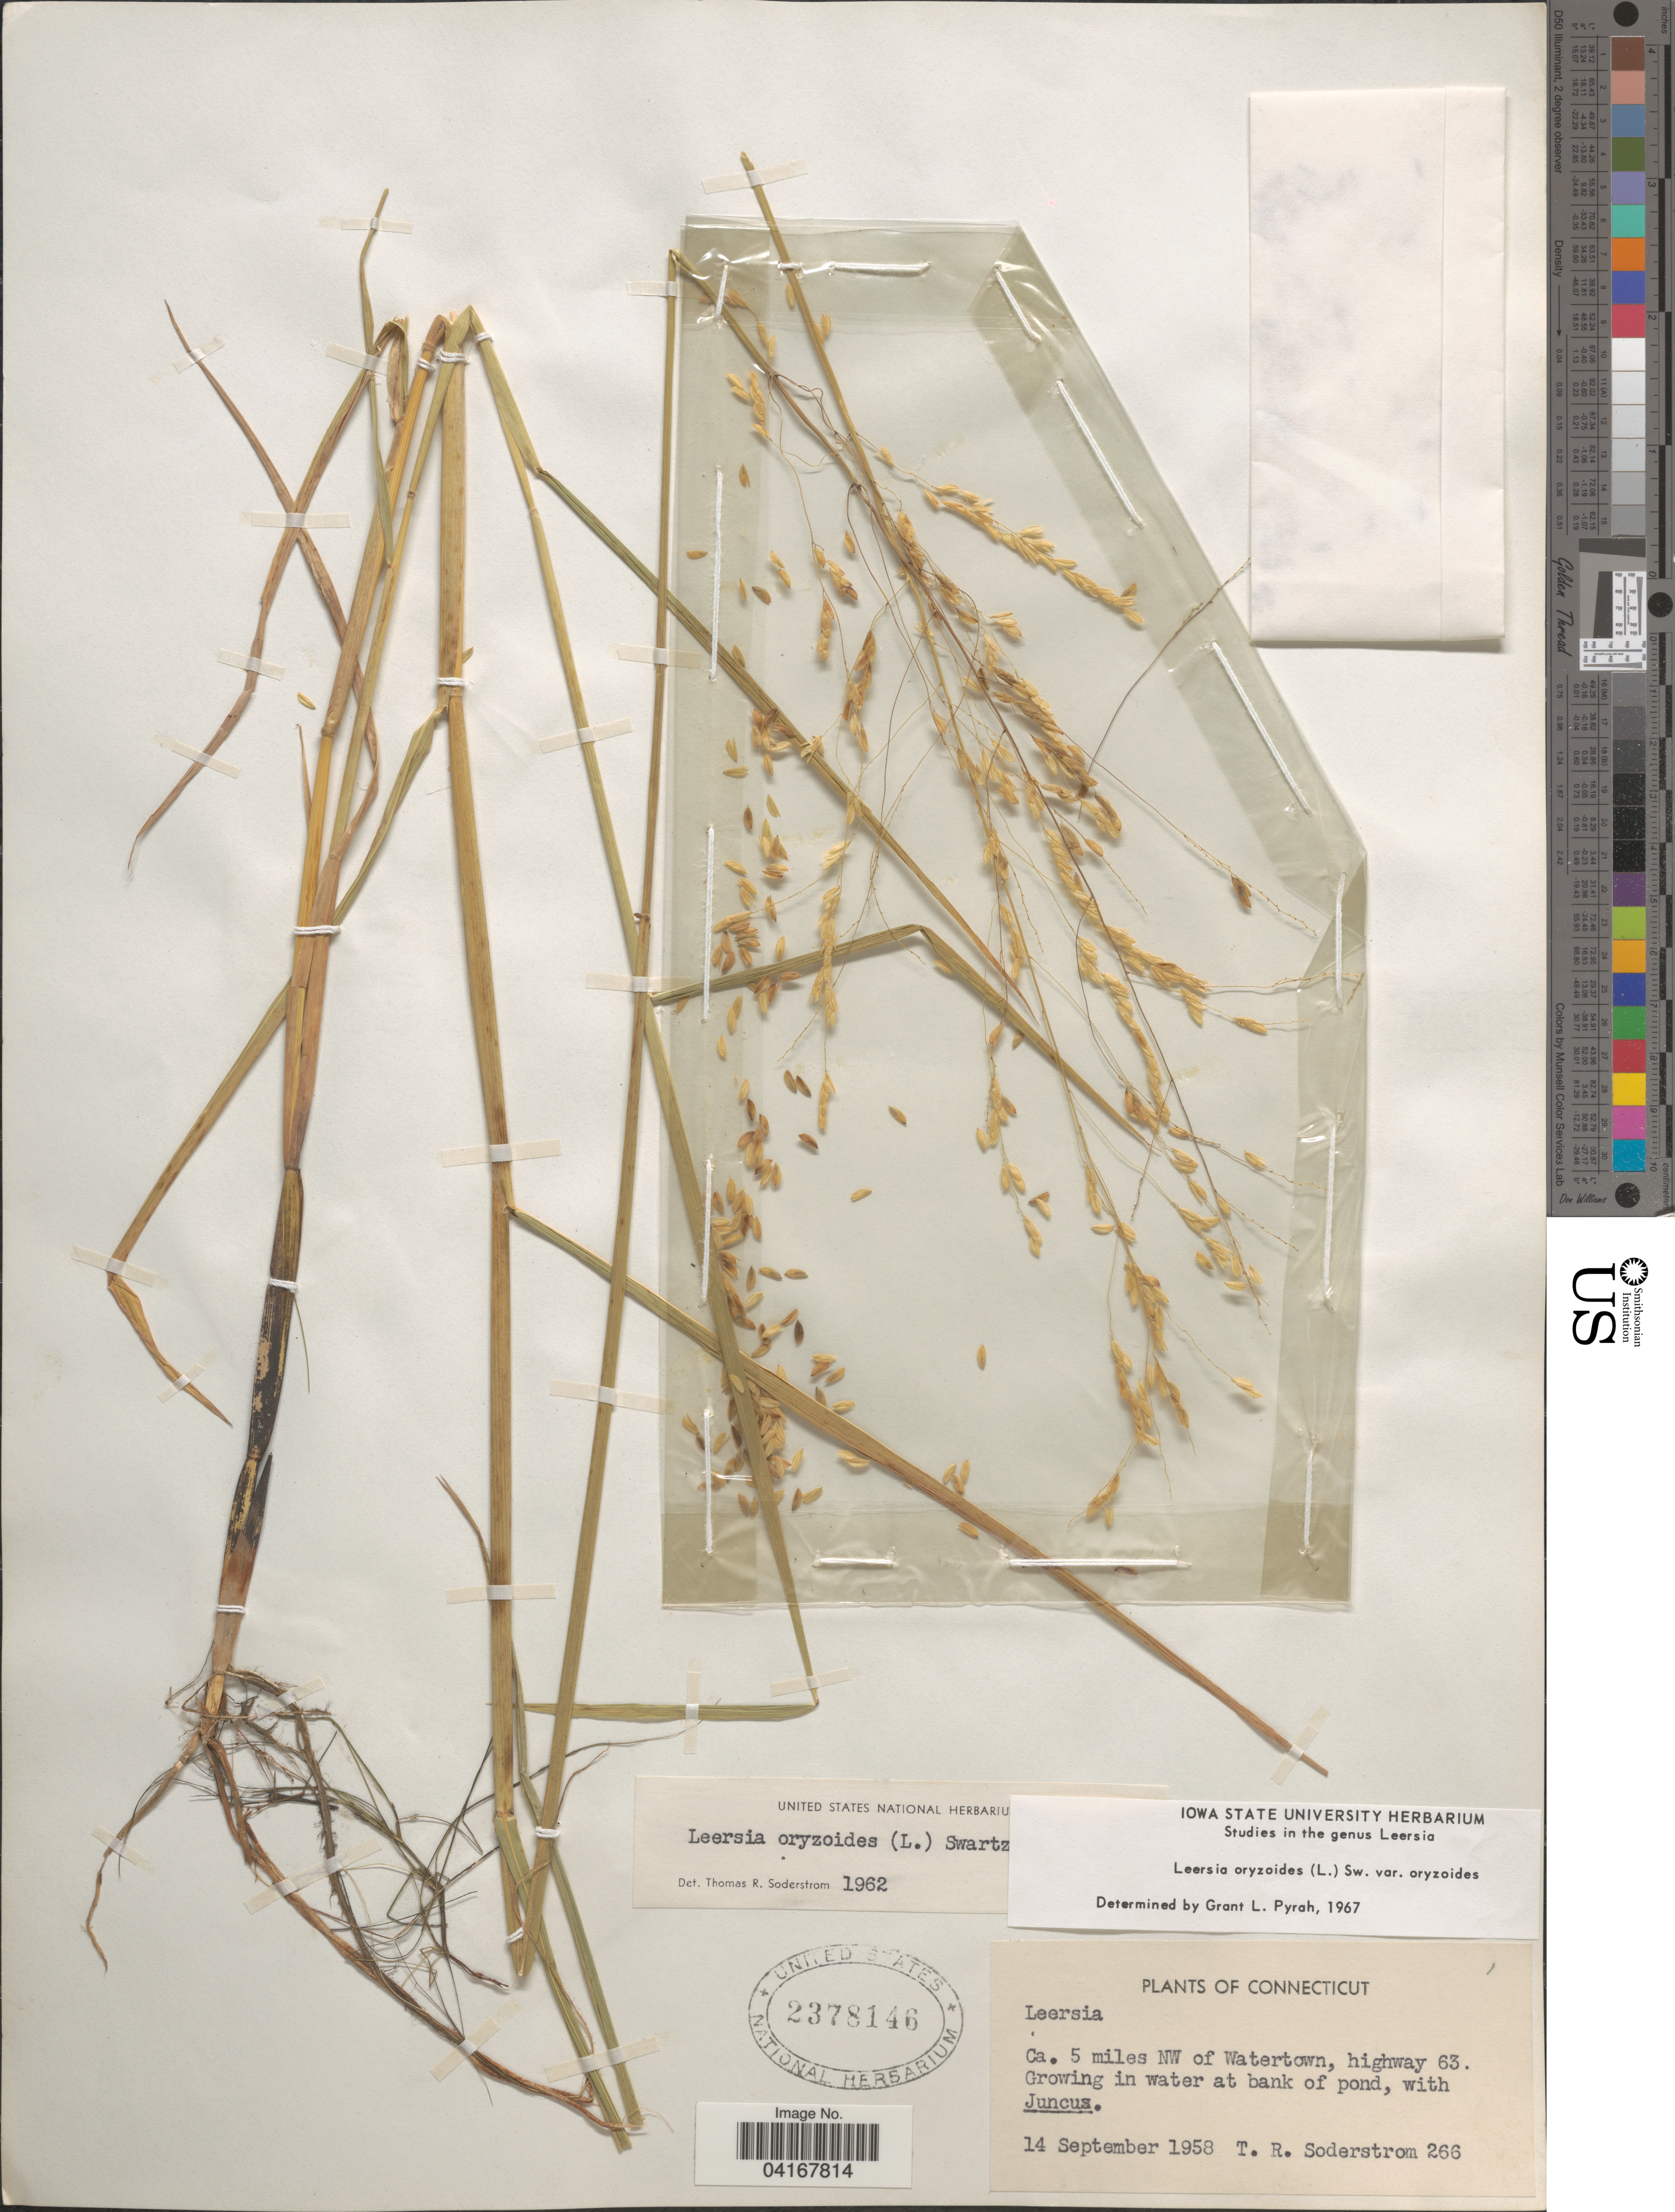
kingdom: Plantae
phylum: Tracheophyta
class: Liliopsida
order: Poales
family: Poaceae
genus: Leersia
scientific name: Leersia oryzoides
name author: (L.) Sw.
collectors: T. R. Soderstrom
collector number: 266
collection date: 1958-09-14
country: United States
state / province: Connecticut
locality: Ca. 5 miles NW of Watertown, highway 63.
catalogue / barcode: US 2378146